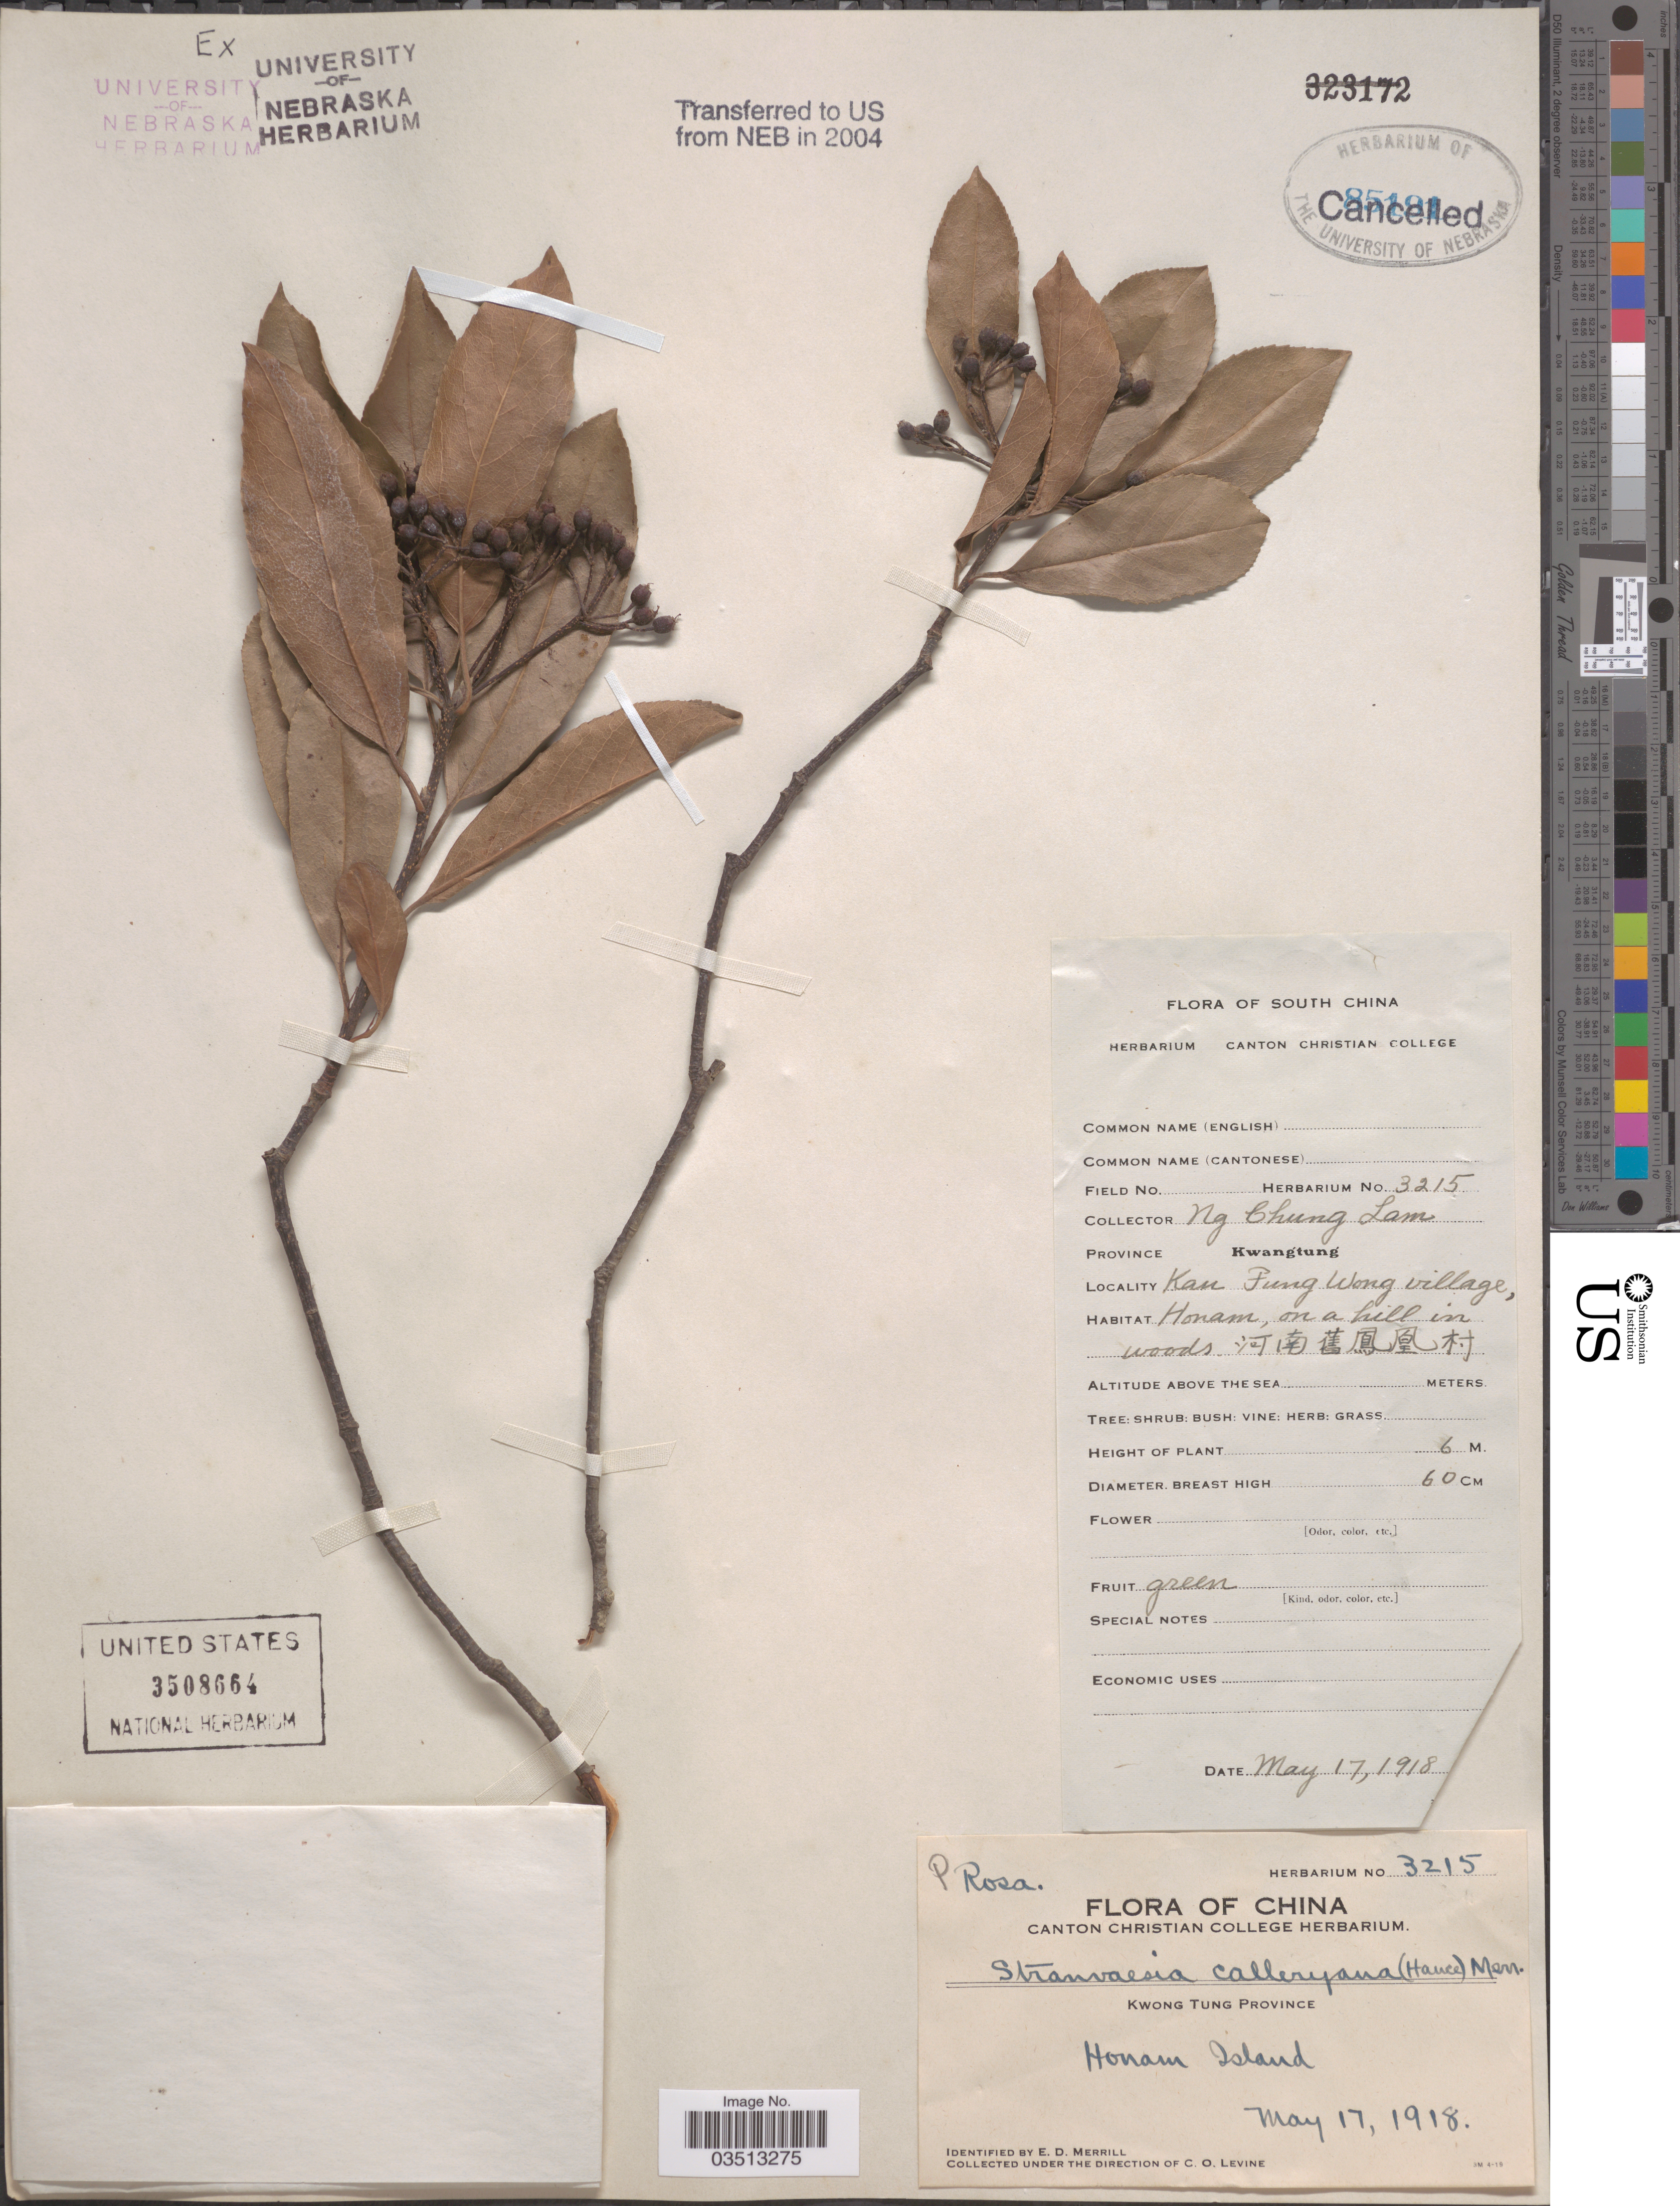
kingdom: Plantae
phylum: Tracheophyta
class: Magnoliopsida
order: Rosales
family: Rosaceae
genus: Stranvaesia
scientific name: Stranvaesia calleryana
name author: (Decne.) Decne.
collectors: N. C. Lam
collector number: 3215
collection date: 1918-05-17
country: China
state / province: Guangdong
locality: South China. Province Kwangtung. Kan Fung Wong village. Kwong Tung Province. Honam Island.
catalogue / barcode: US 3508664